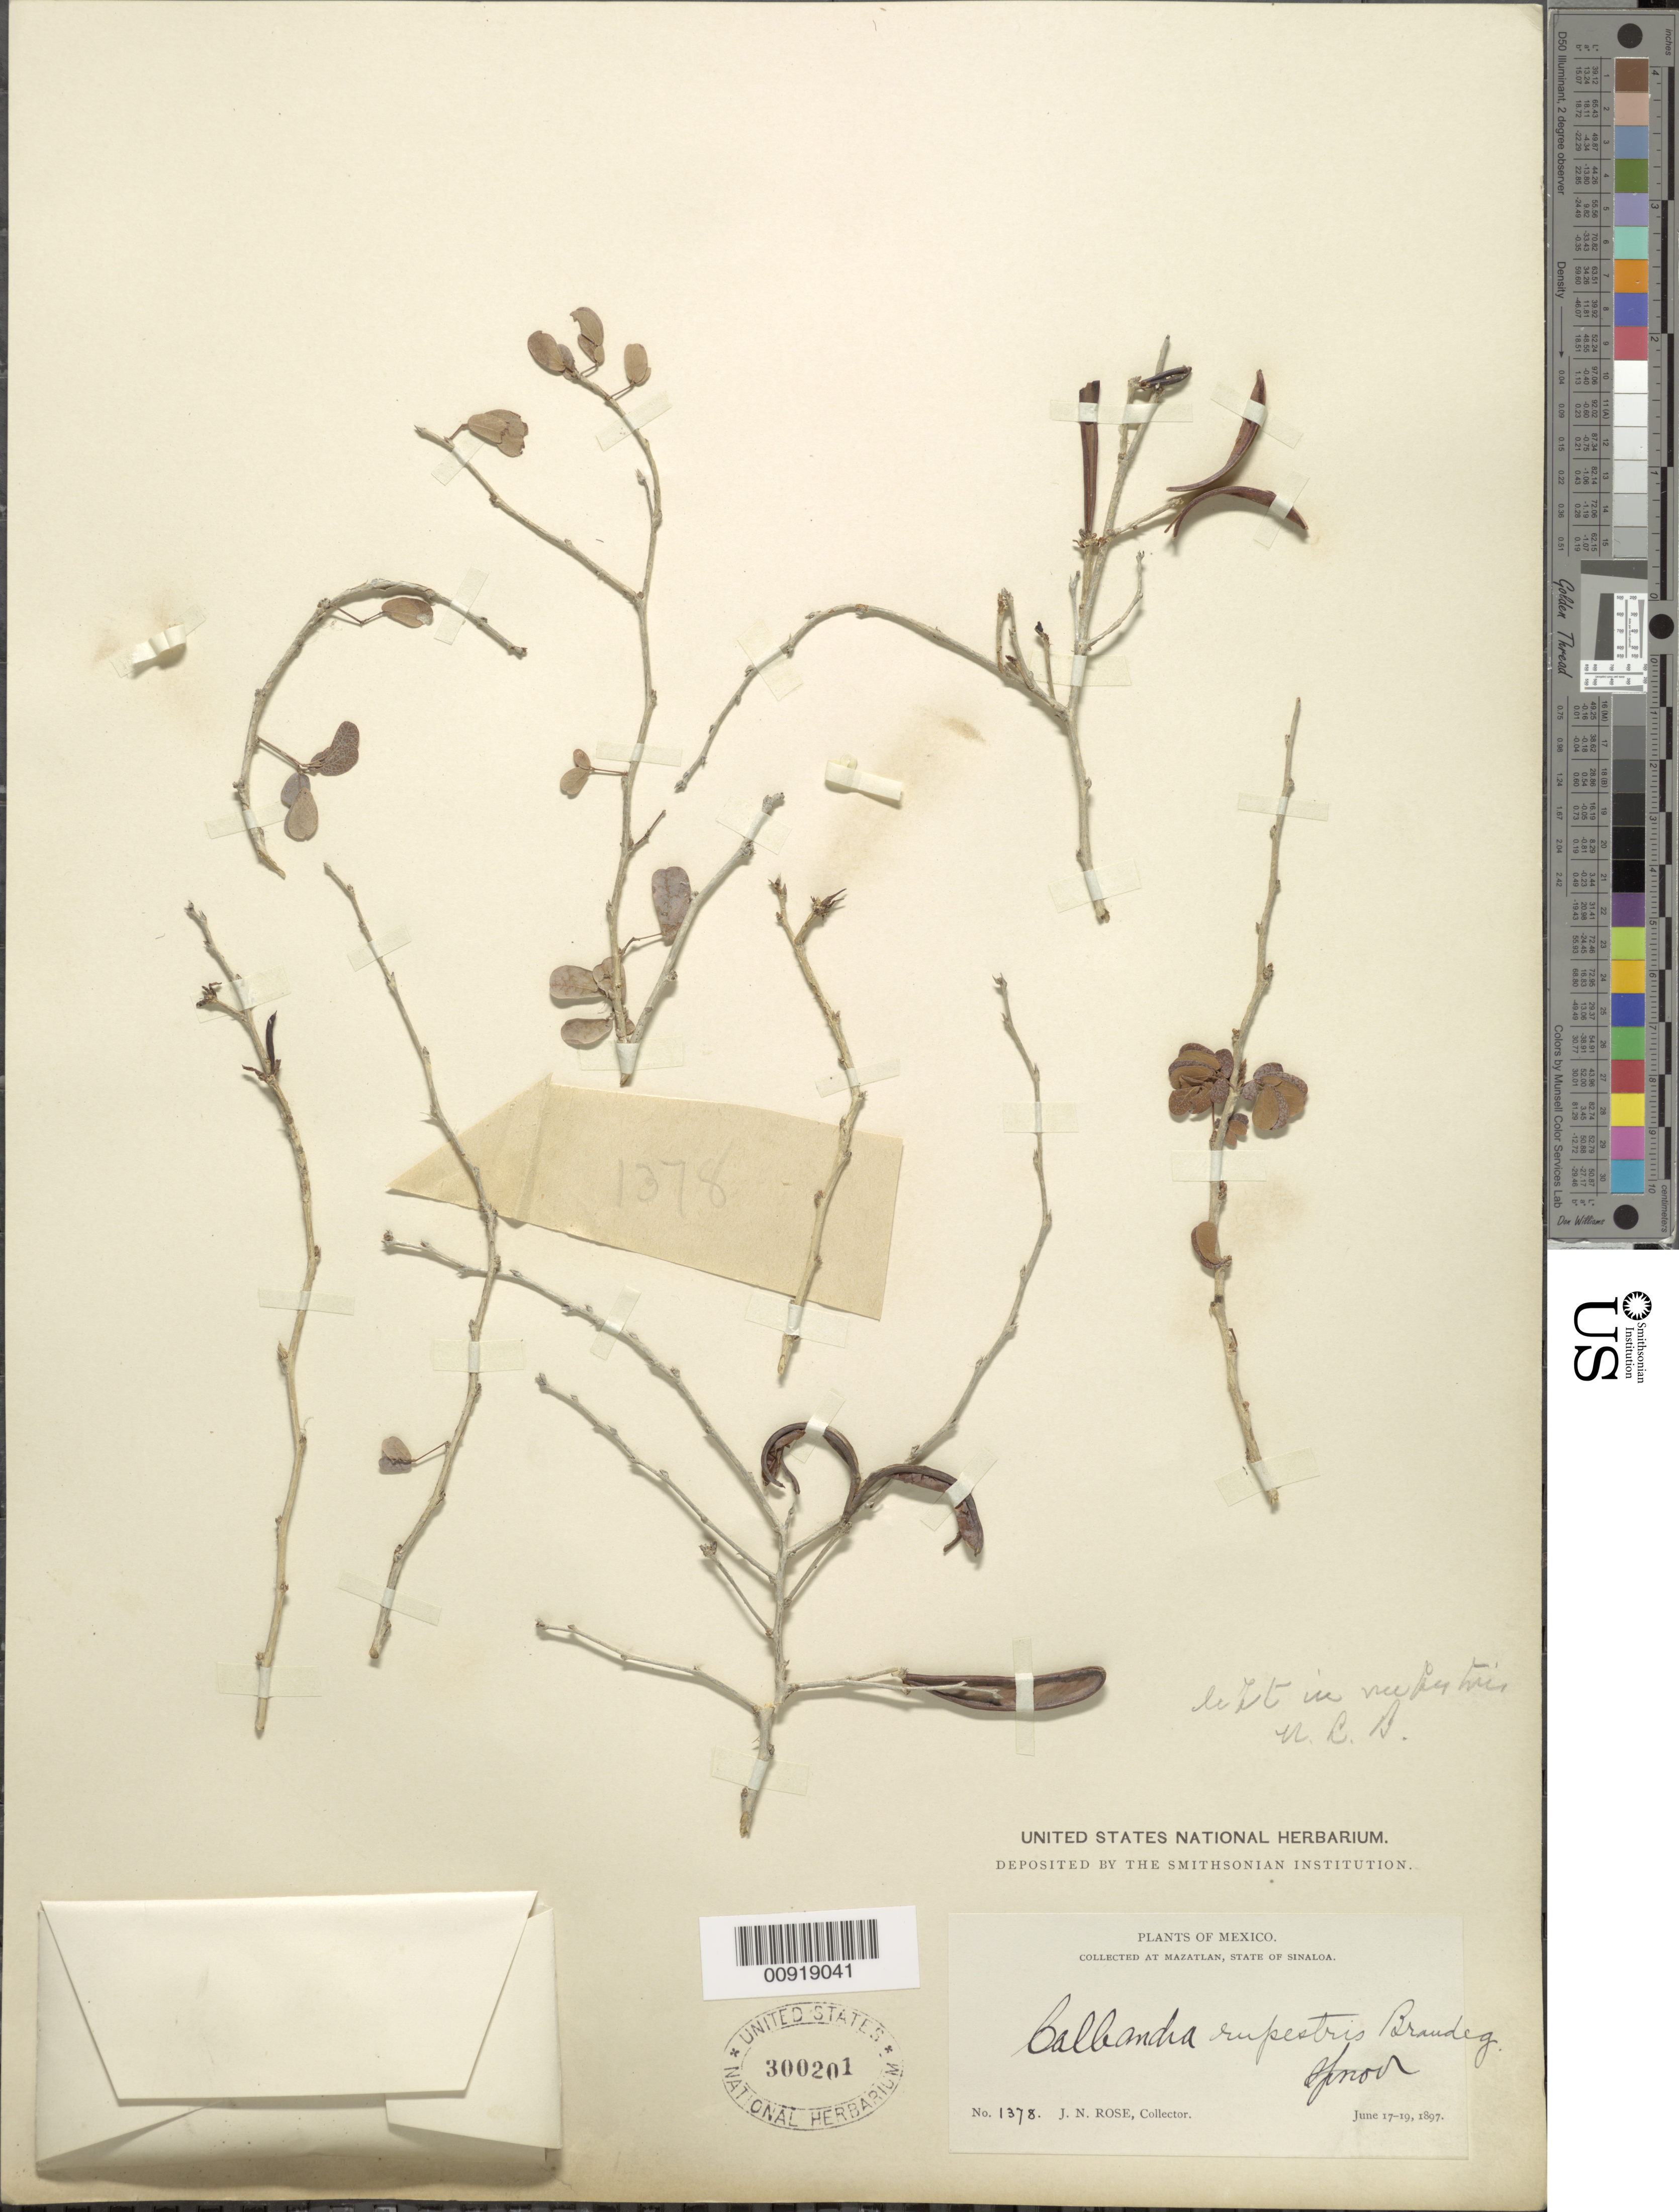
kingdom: Plantae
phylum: Tracheophyta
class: Magnoliopsida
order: Fabales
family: Fabaceae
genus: Calliandra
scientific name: Calliandra rupestris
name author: Brandegee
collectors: J. N. Rose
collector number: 1378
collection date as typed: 17 Jun 1897 to 19 Jun 1897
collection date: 1897-06-17/1897-06-19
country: Mexico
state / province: Sinaloa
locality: Mazatlán, State of Sinaloa.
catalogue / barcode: US 300201